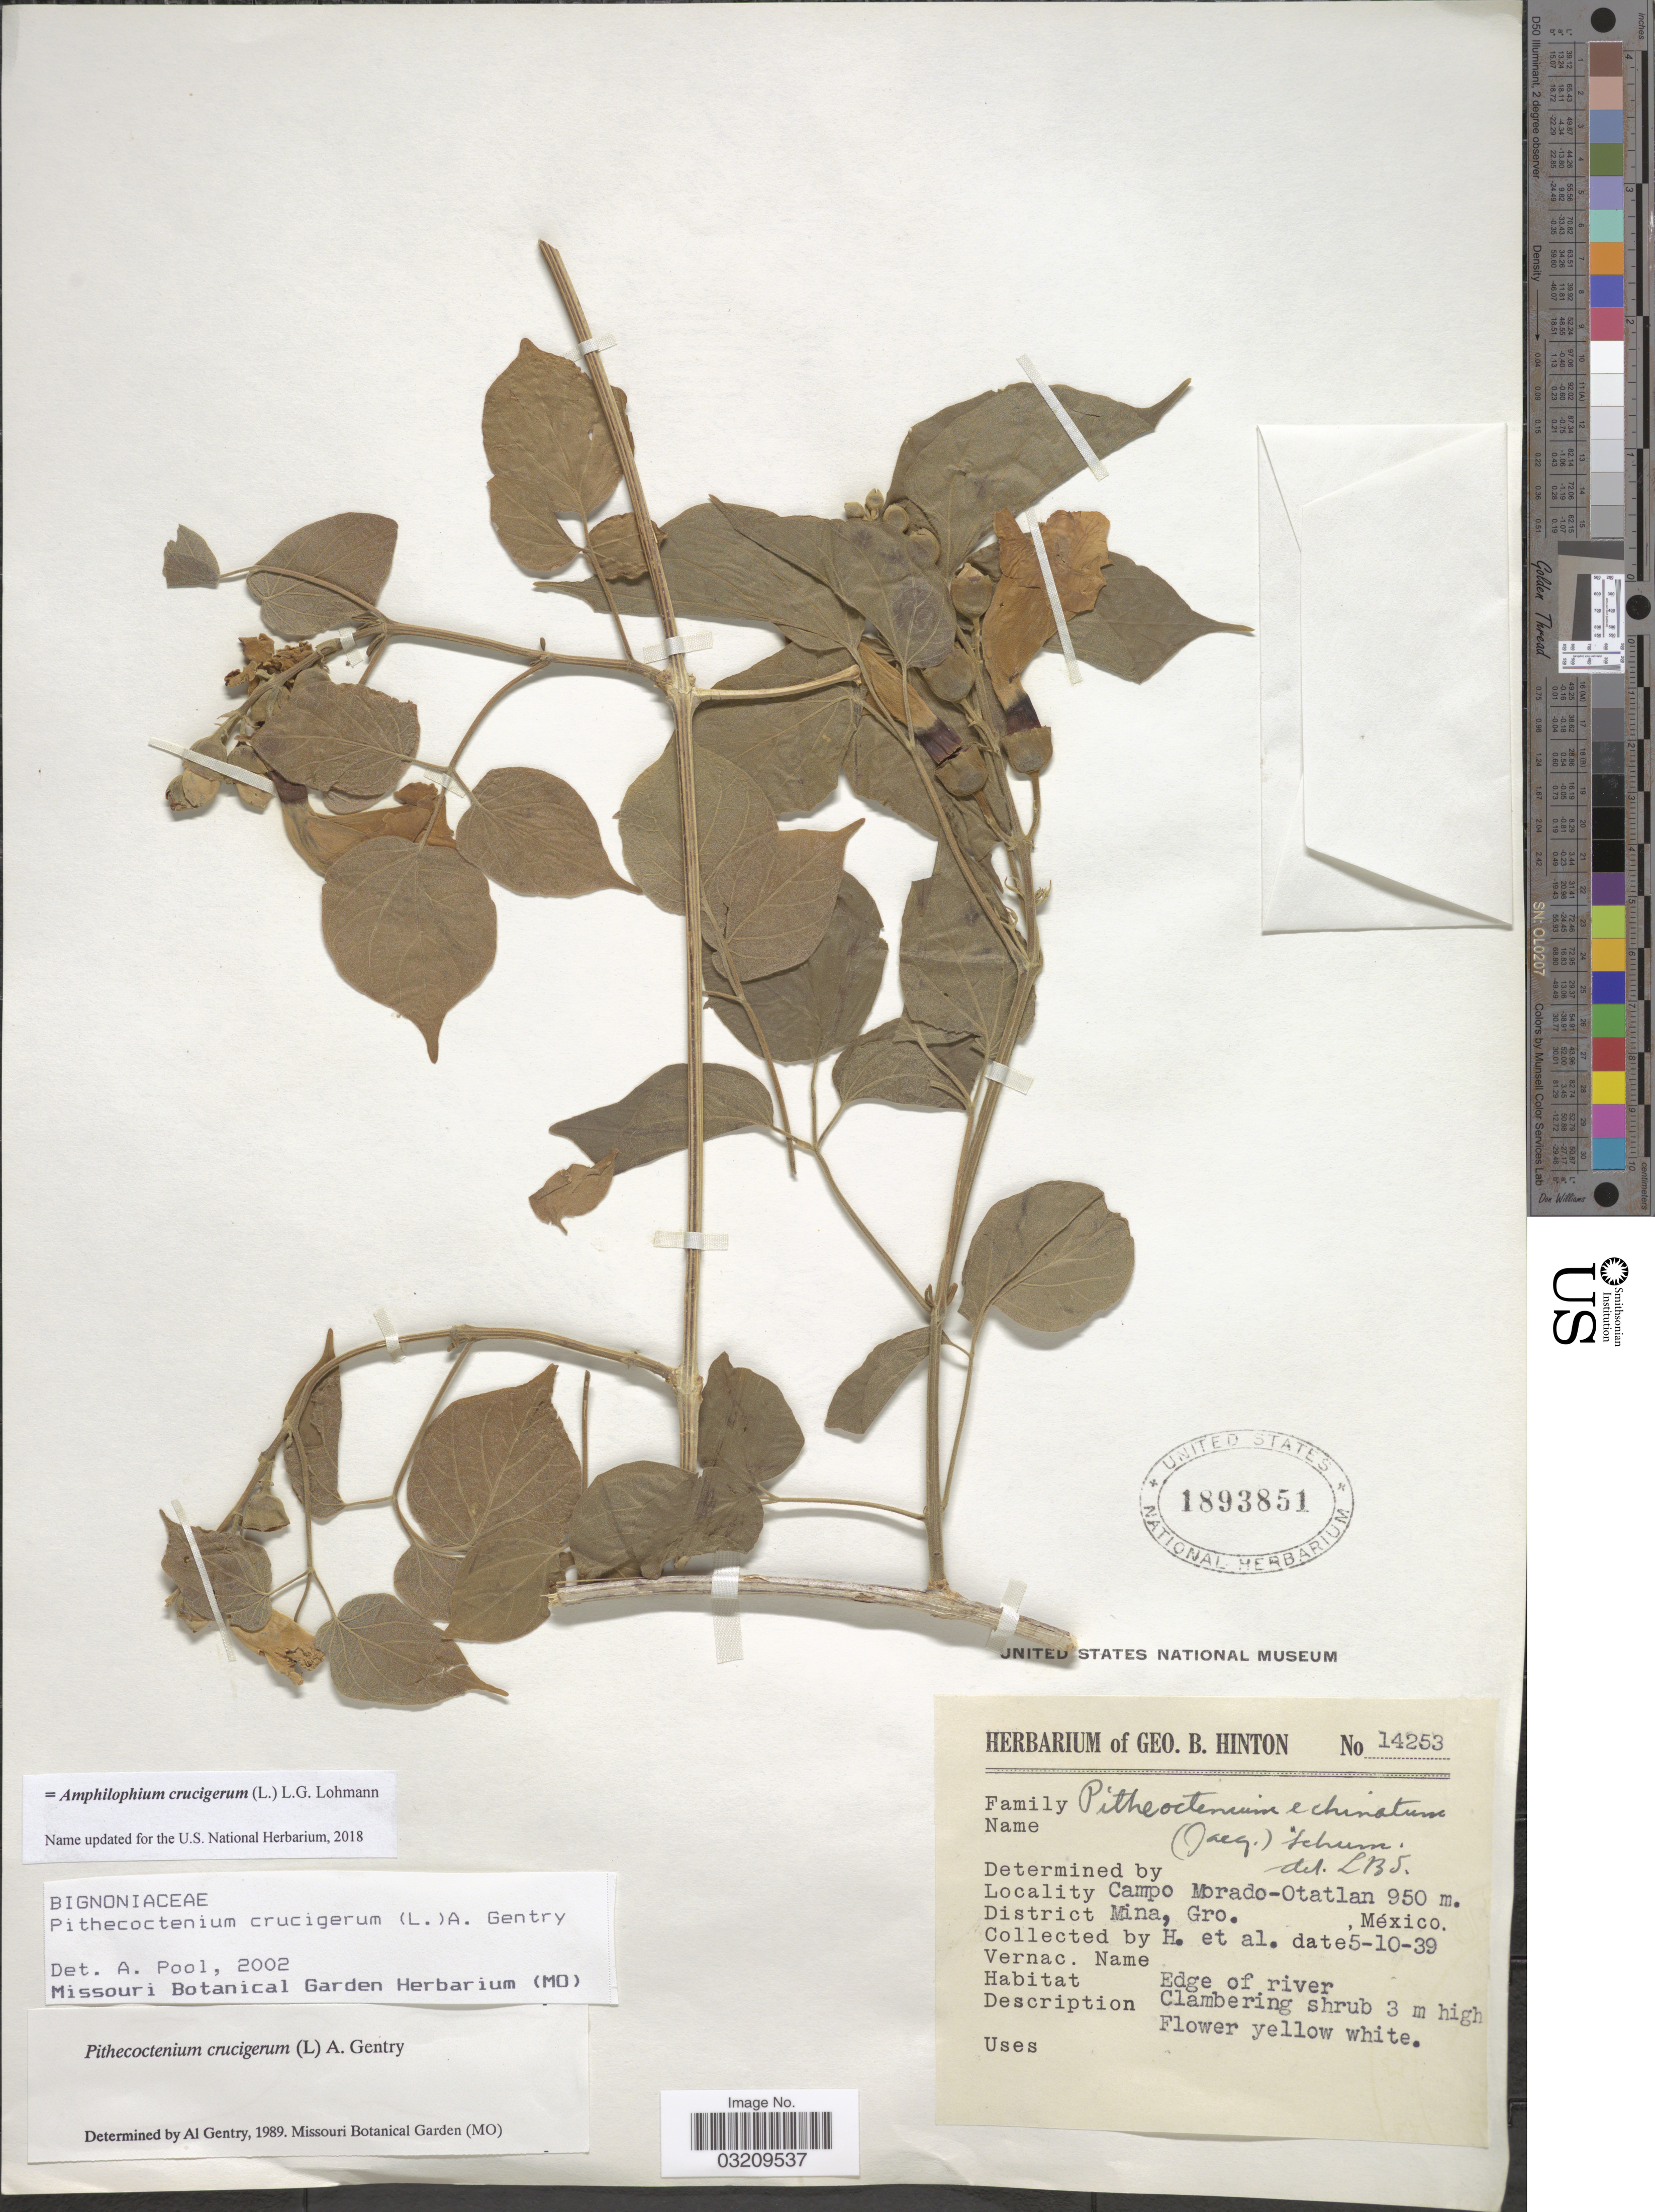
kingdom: Plantae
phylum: Tracheophyta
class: Magnoliopsida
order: Lamiales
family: Bignoniaceae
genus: Amphilophium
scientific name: Amphilophium crucigerum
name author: (L.) L.G. Lohmann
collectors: G. B. Hinton & et al.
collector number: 14253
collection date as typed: Transcribed d/m/y: 5/10/39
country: Mexico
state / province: Guerrero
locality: Campo Morado-Otatlan. District Mina, Gro.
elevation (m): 950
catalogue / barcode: US 1893851